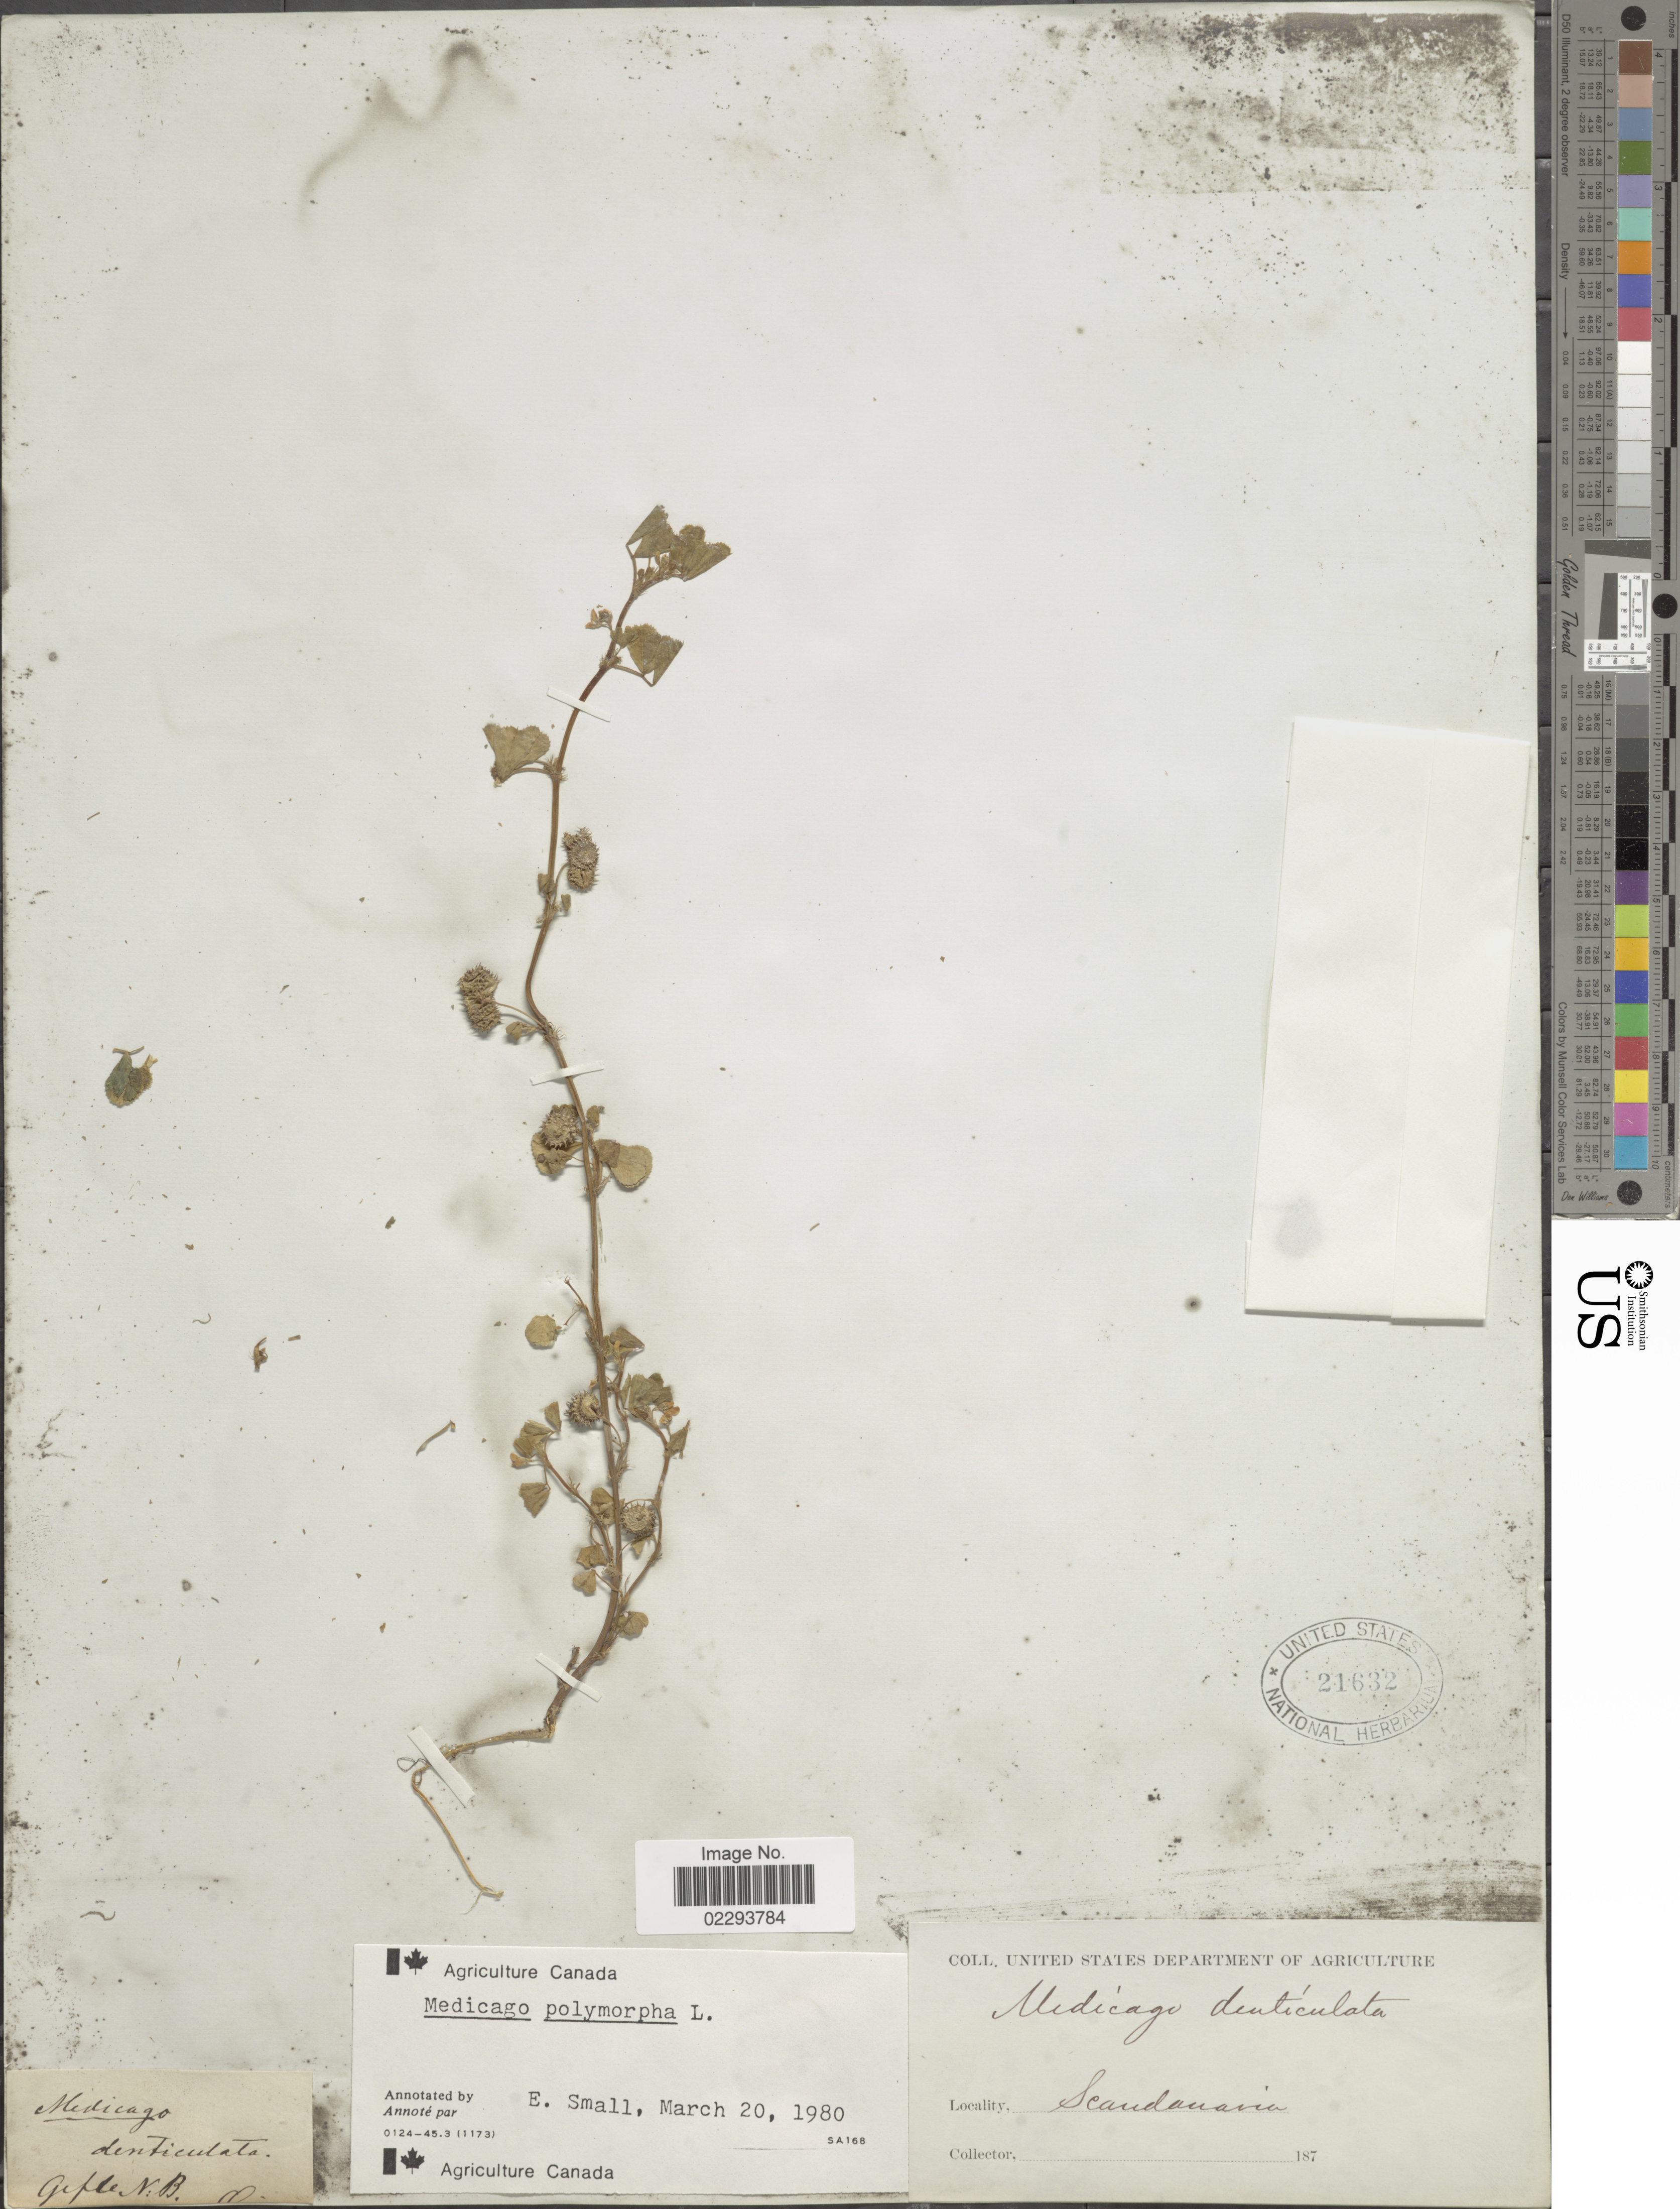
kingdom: Plantae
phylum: Tracheophyta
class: Magnoliopsida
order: Fabales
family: Fabaceae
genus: Medicago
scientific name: Medicago polymorpha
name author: L.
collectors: United States Department of Agriculture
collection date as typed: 187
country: Sweden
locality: Scandinavia.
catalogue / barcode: US 21632